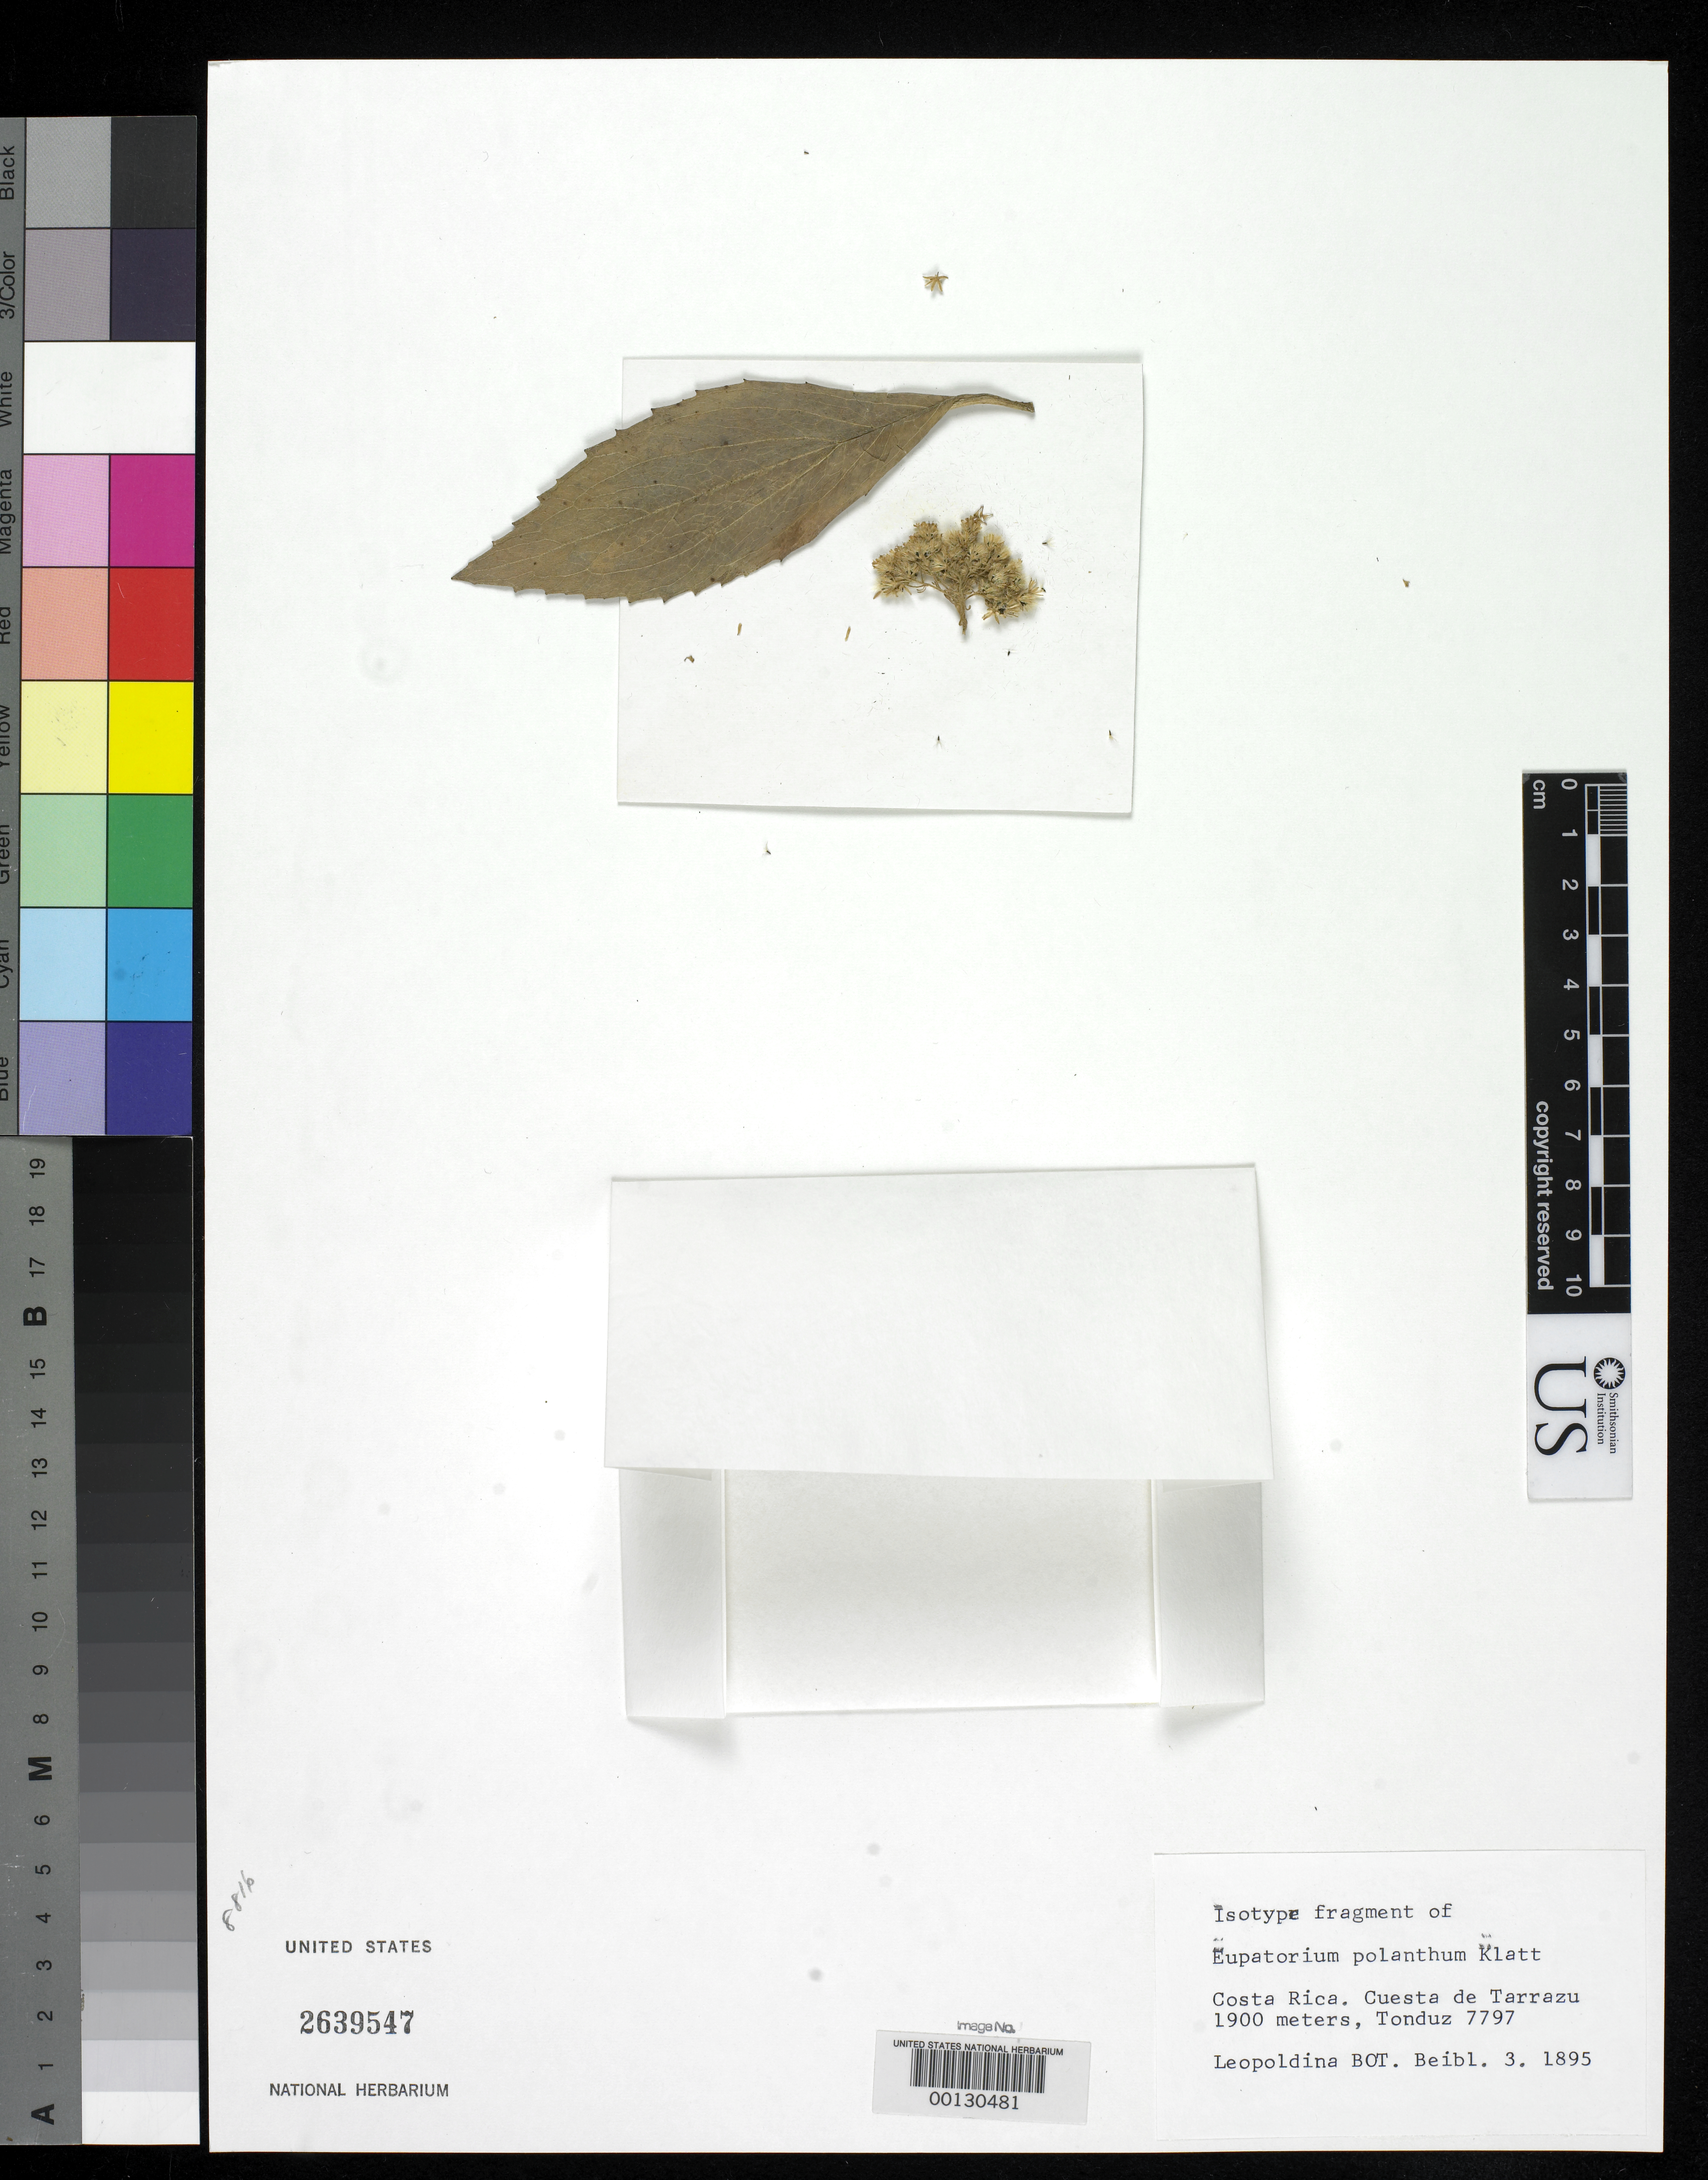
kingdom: Plantae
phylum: Tracheophyta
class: Magnoliopsida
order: Asterales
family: Asteraceae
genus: Eupatorium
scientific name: Eupatorium polanthum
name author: Klatt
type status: Type Fragment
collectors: A. Tonduz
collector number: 7797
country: Costa Rica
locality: Cuesta de Tarrazu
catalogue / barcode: US 2639547